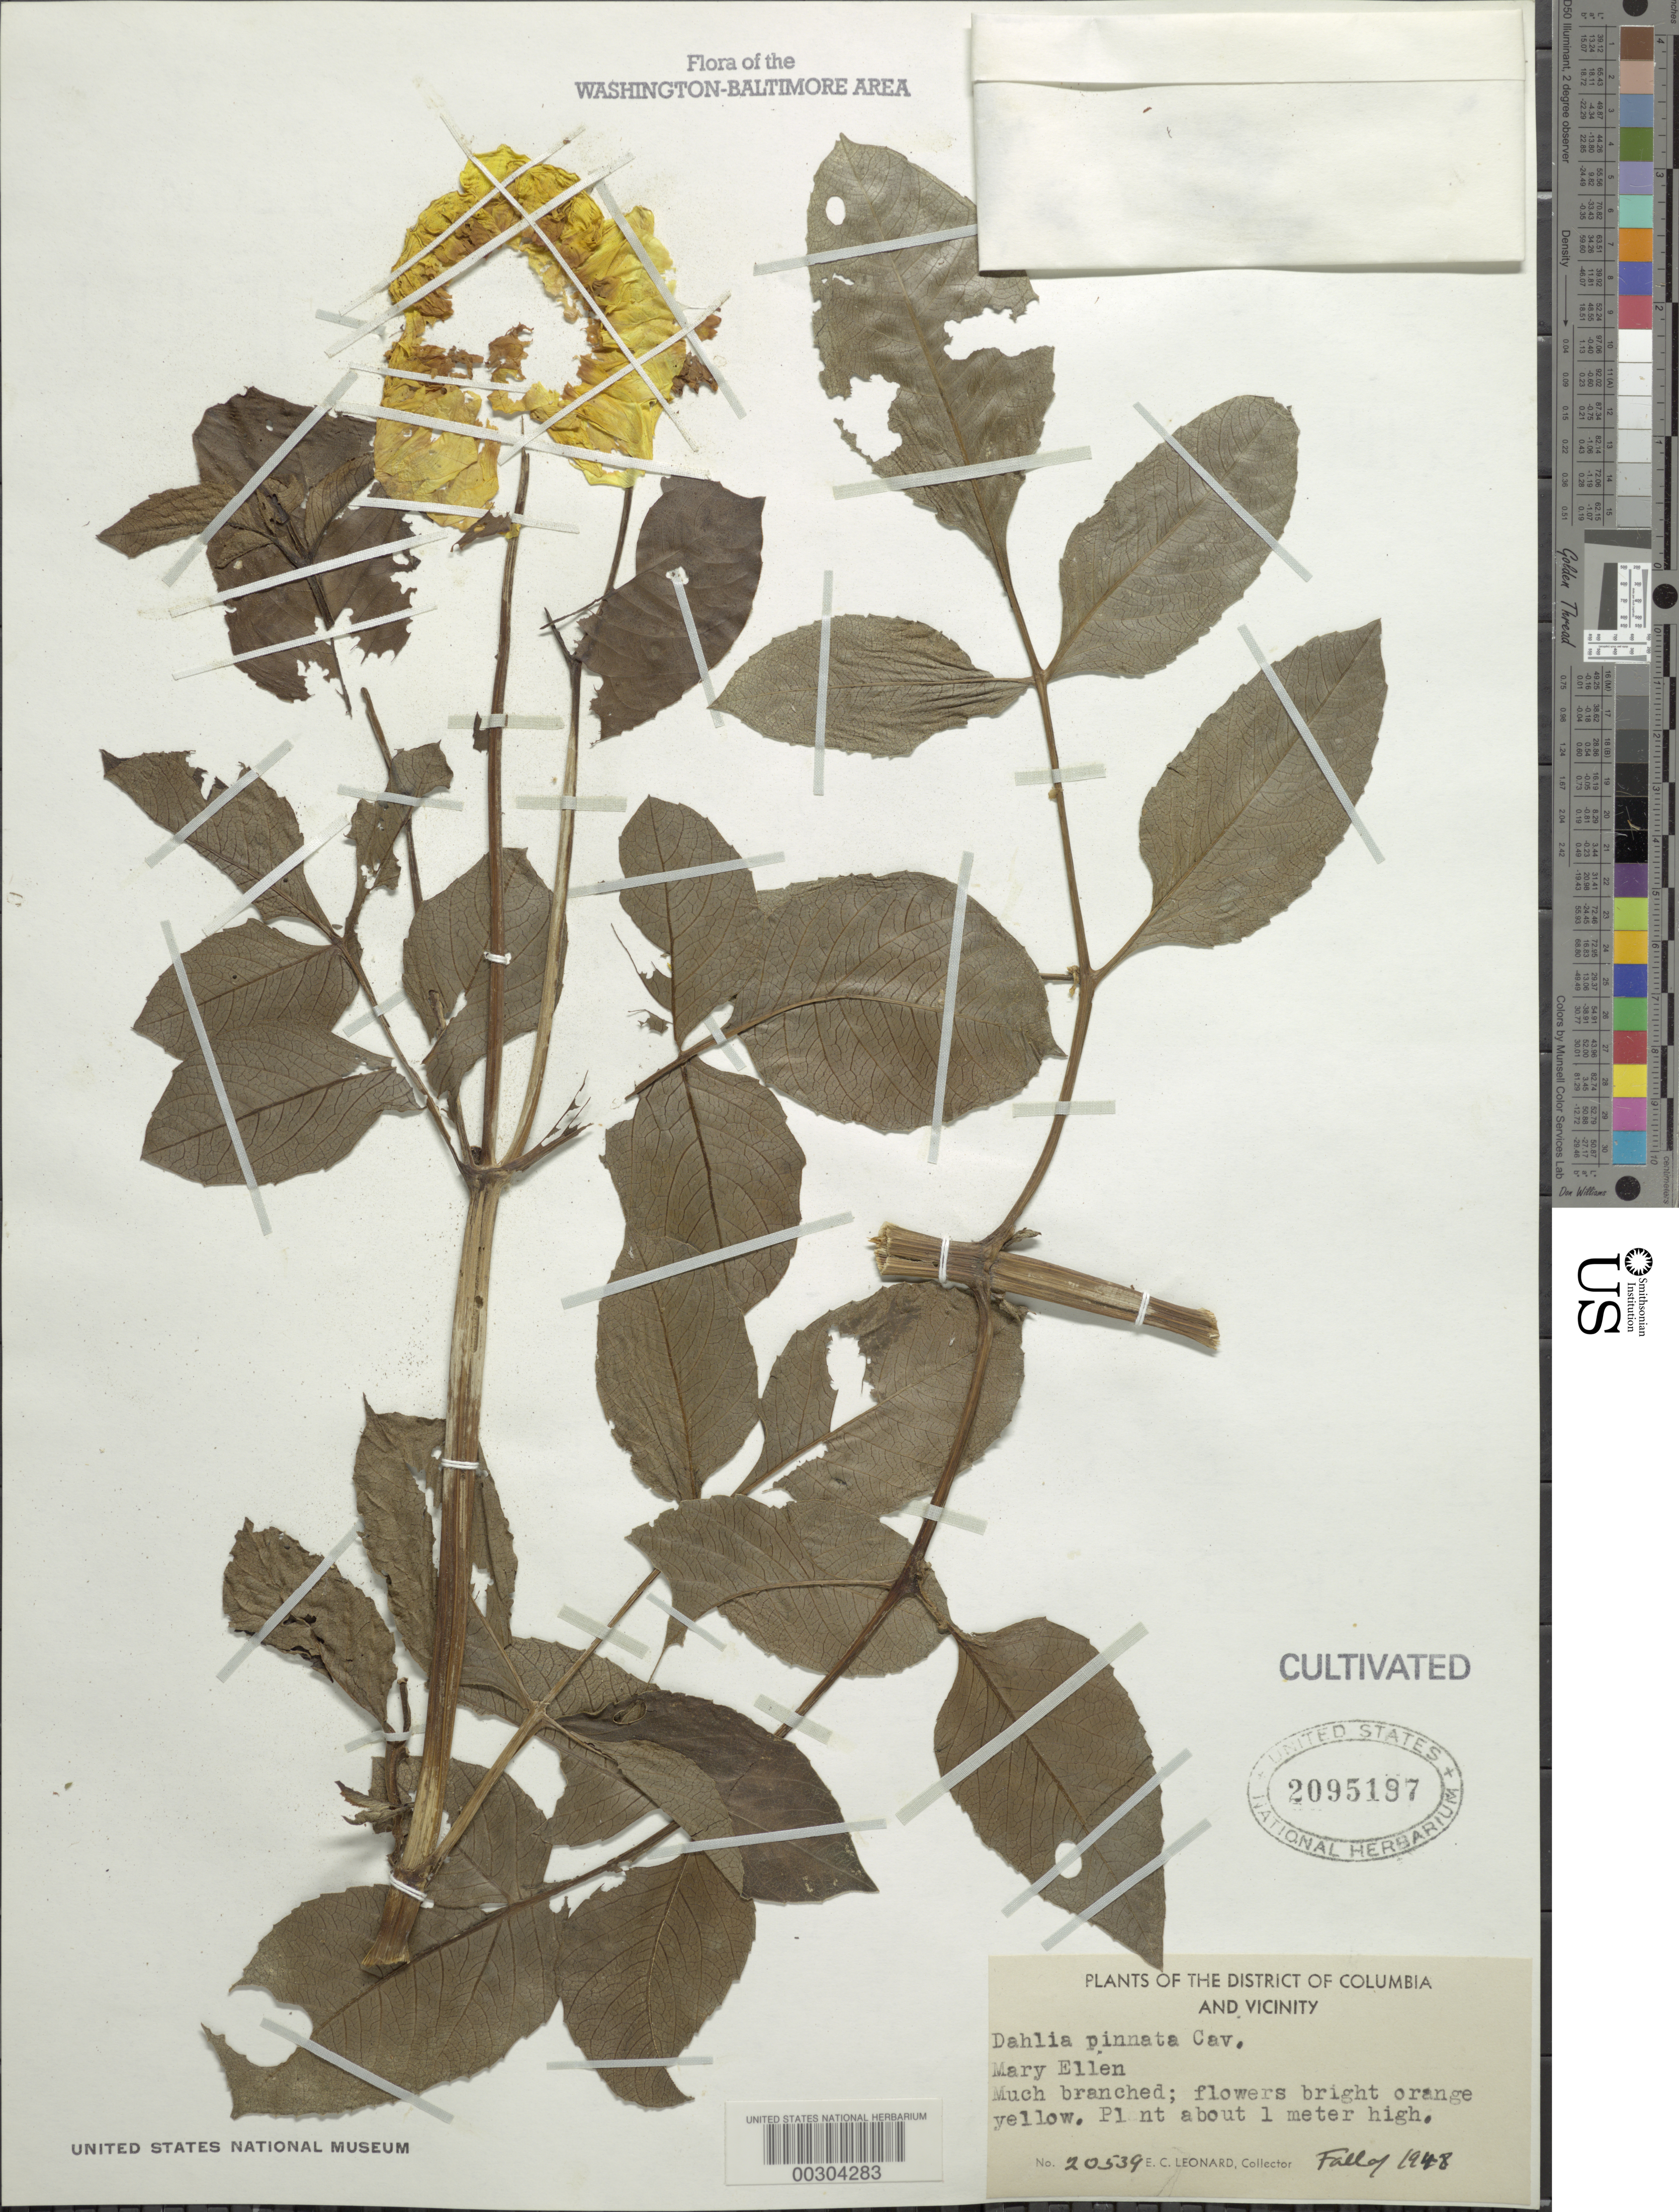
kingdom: Plantae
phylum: Tracheophyta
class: Magnoliopsida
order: Asterales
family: Asteraceae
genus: Dahlia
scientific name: Dahlia pinnata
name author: Cav.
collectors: E. C. Leonard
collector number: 20539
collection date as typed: Fal 1948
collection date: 1948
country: United States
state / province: Maryland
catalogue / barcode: US 2095197